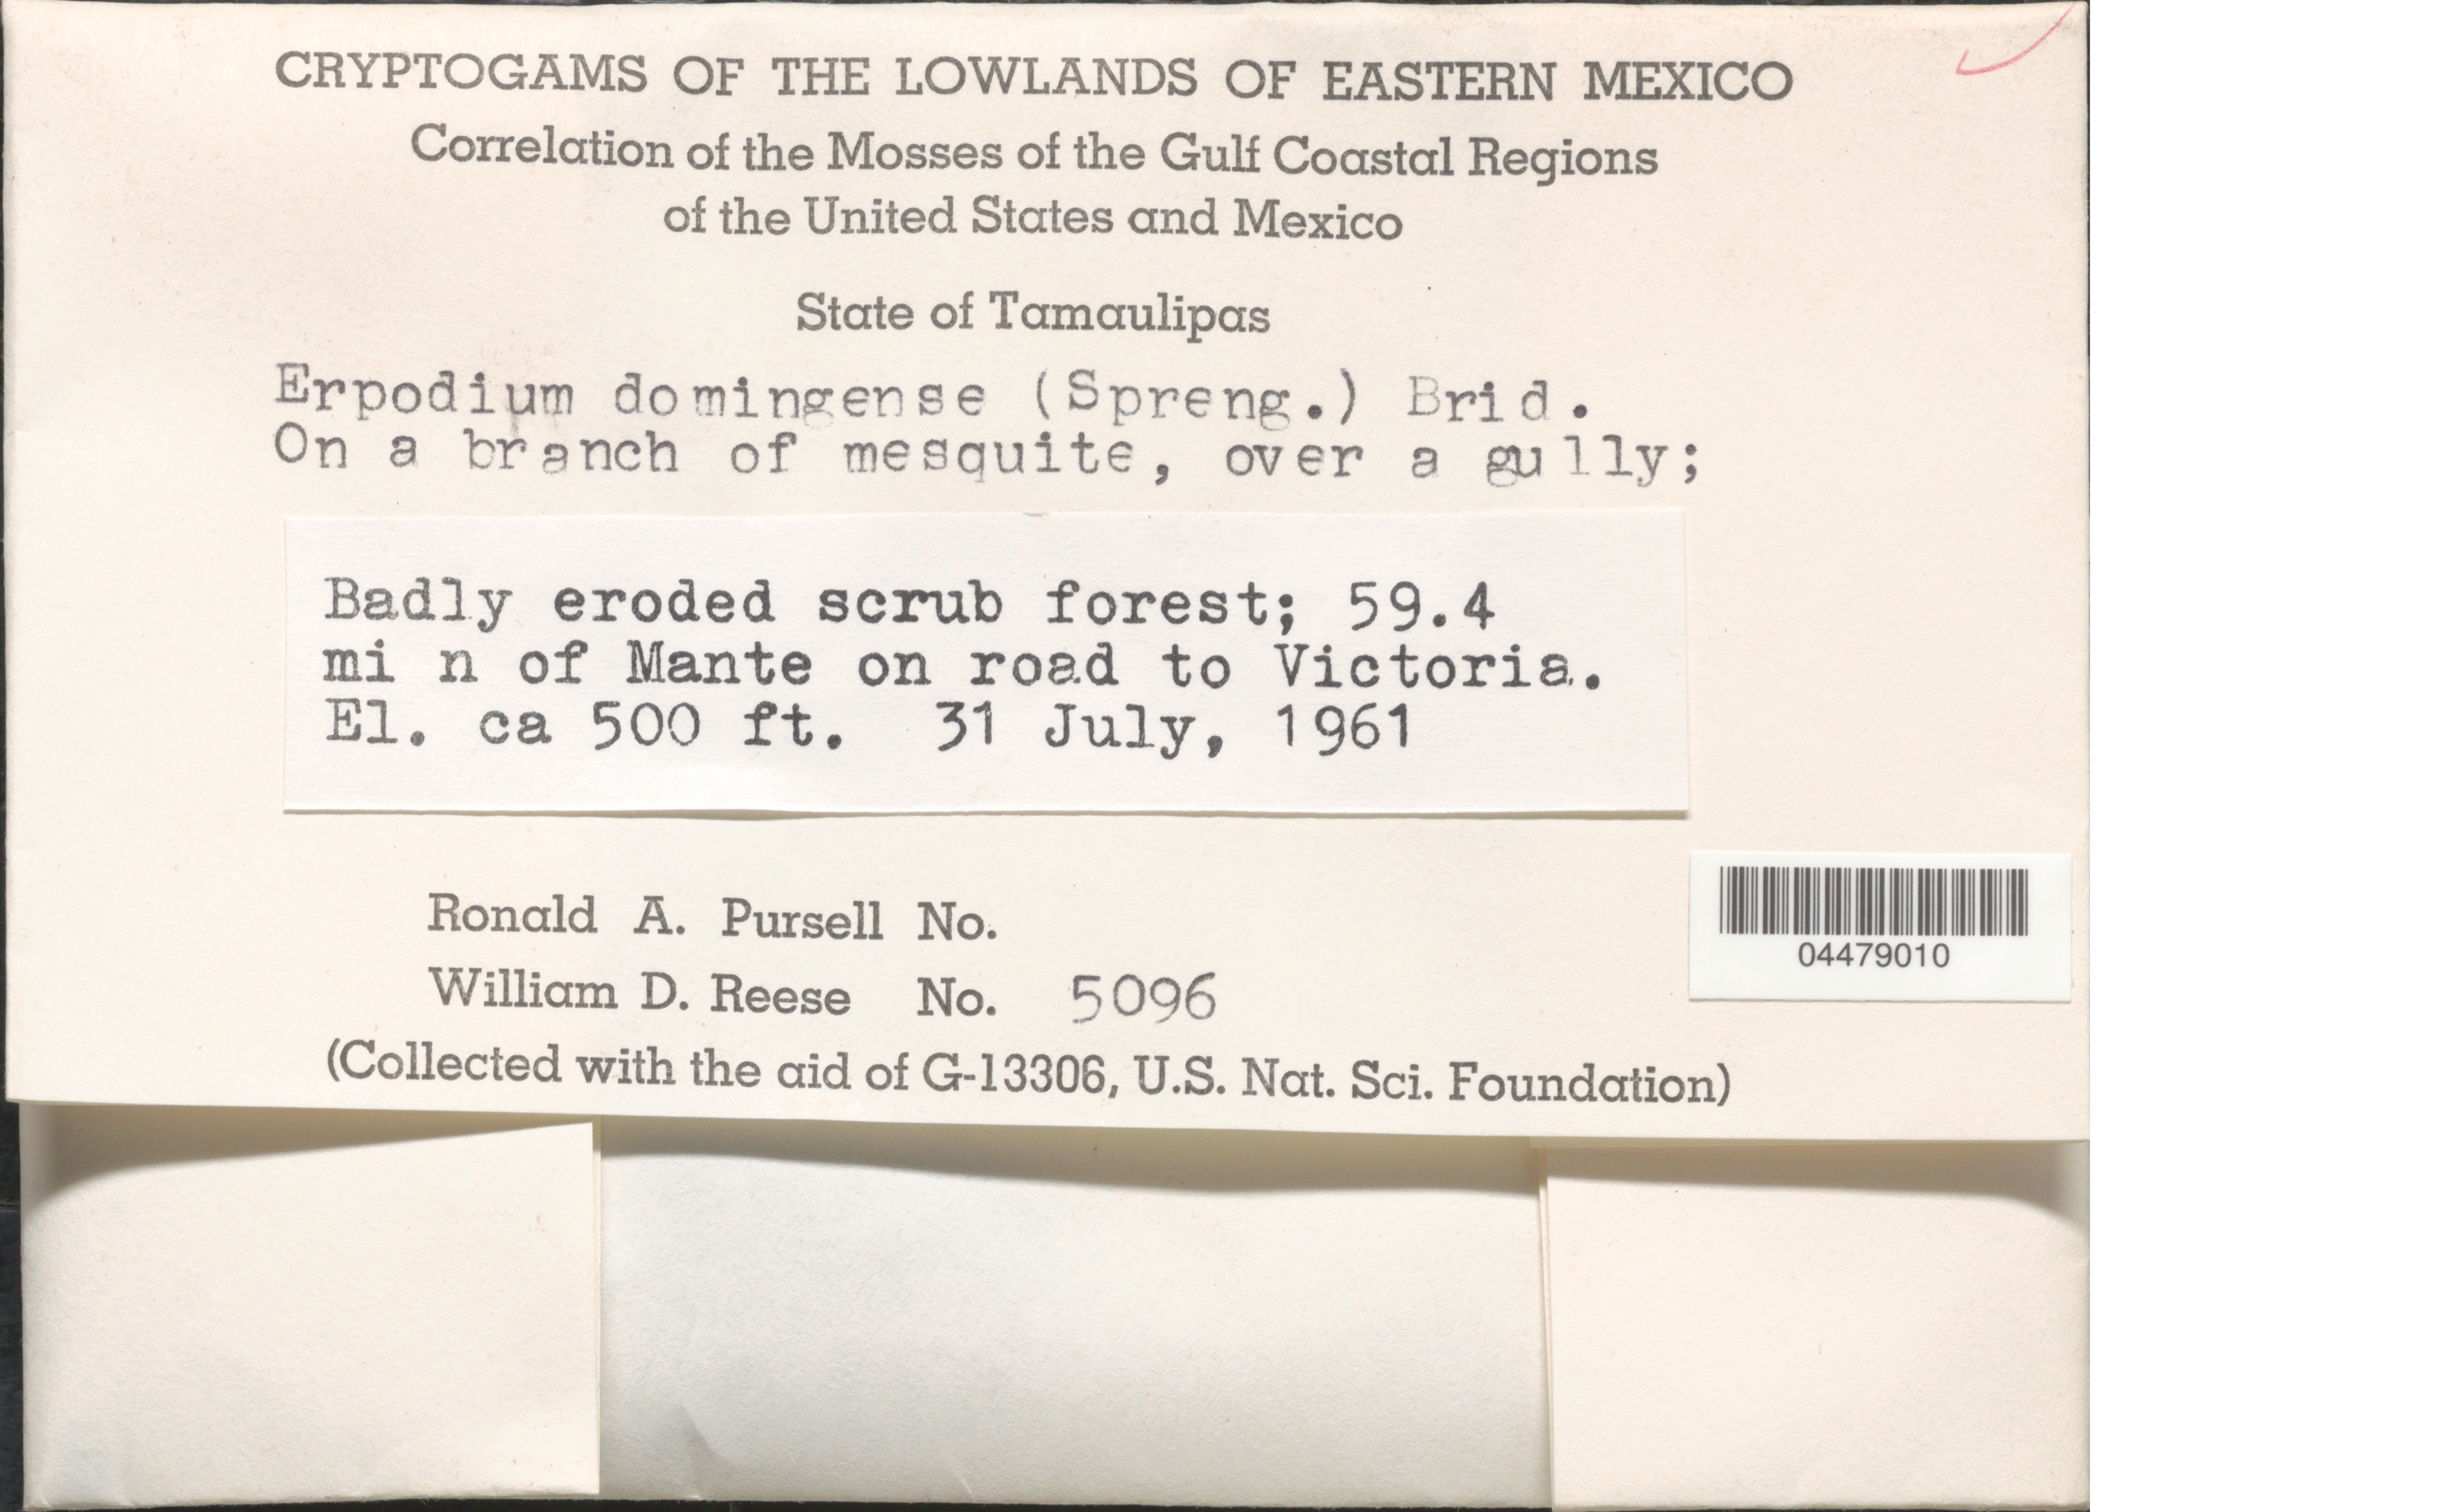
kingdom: Plantae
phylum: Bryophyta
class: Bryopsida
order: Dicranales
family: Erpodiaceae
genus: Erpodium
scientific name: Erpodium domingense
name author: (Spreng.) Brid.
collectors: W. Reese & R. A. Pursell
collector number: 5096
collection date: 1961-07-31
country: Mexico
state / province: Tamaulipas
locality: The Lowlands of Eastern Mexico. The Gulf Coastal Regions of Mexico. 59.4 mi n of Mante on road to Victoria.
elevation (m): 152